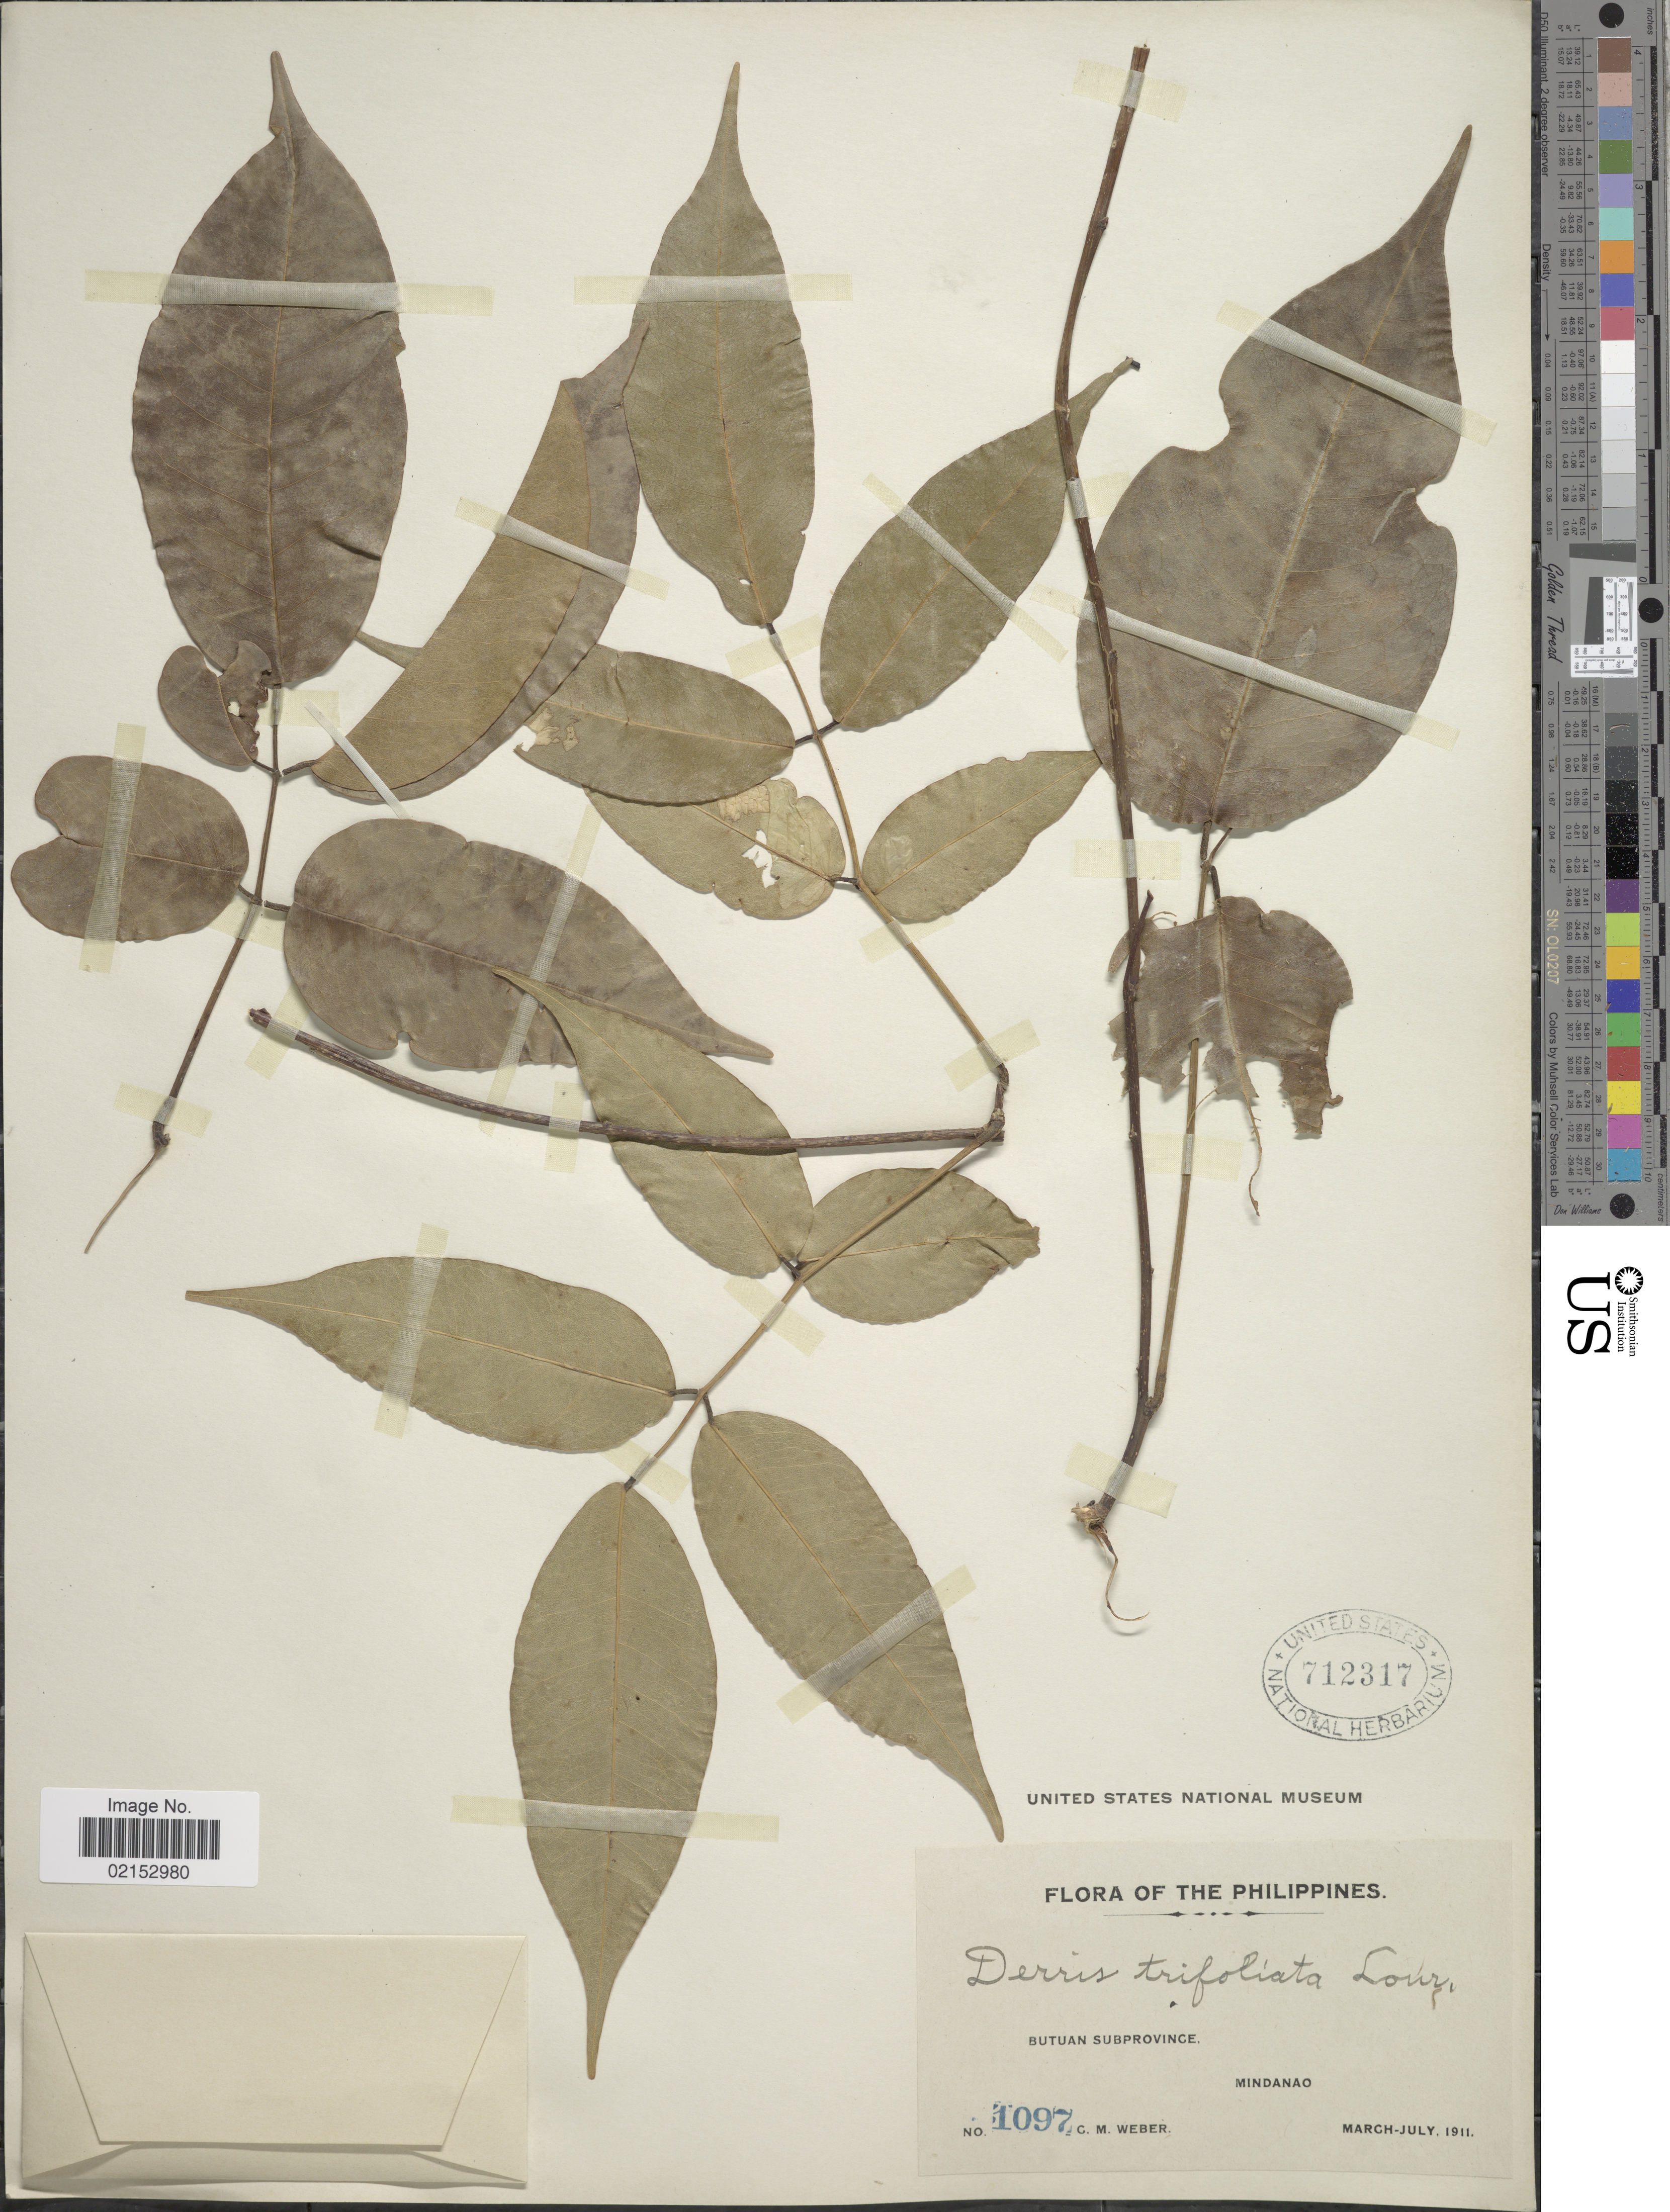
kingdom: Plantae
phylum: Tracheophyta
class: Magnoliopsida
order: Fabales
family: Fabaceae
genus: Derris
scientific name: Derris trifoliata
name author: Lour.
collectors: C. M. Weber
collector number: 1097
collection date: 1911-03/1911-07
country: Philippines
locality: Butuan Subprovince, Mindanao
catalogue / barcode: US 712317